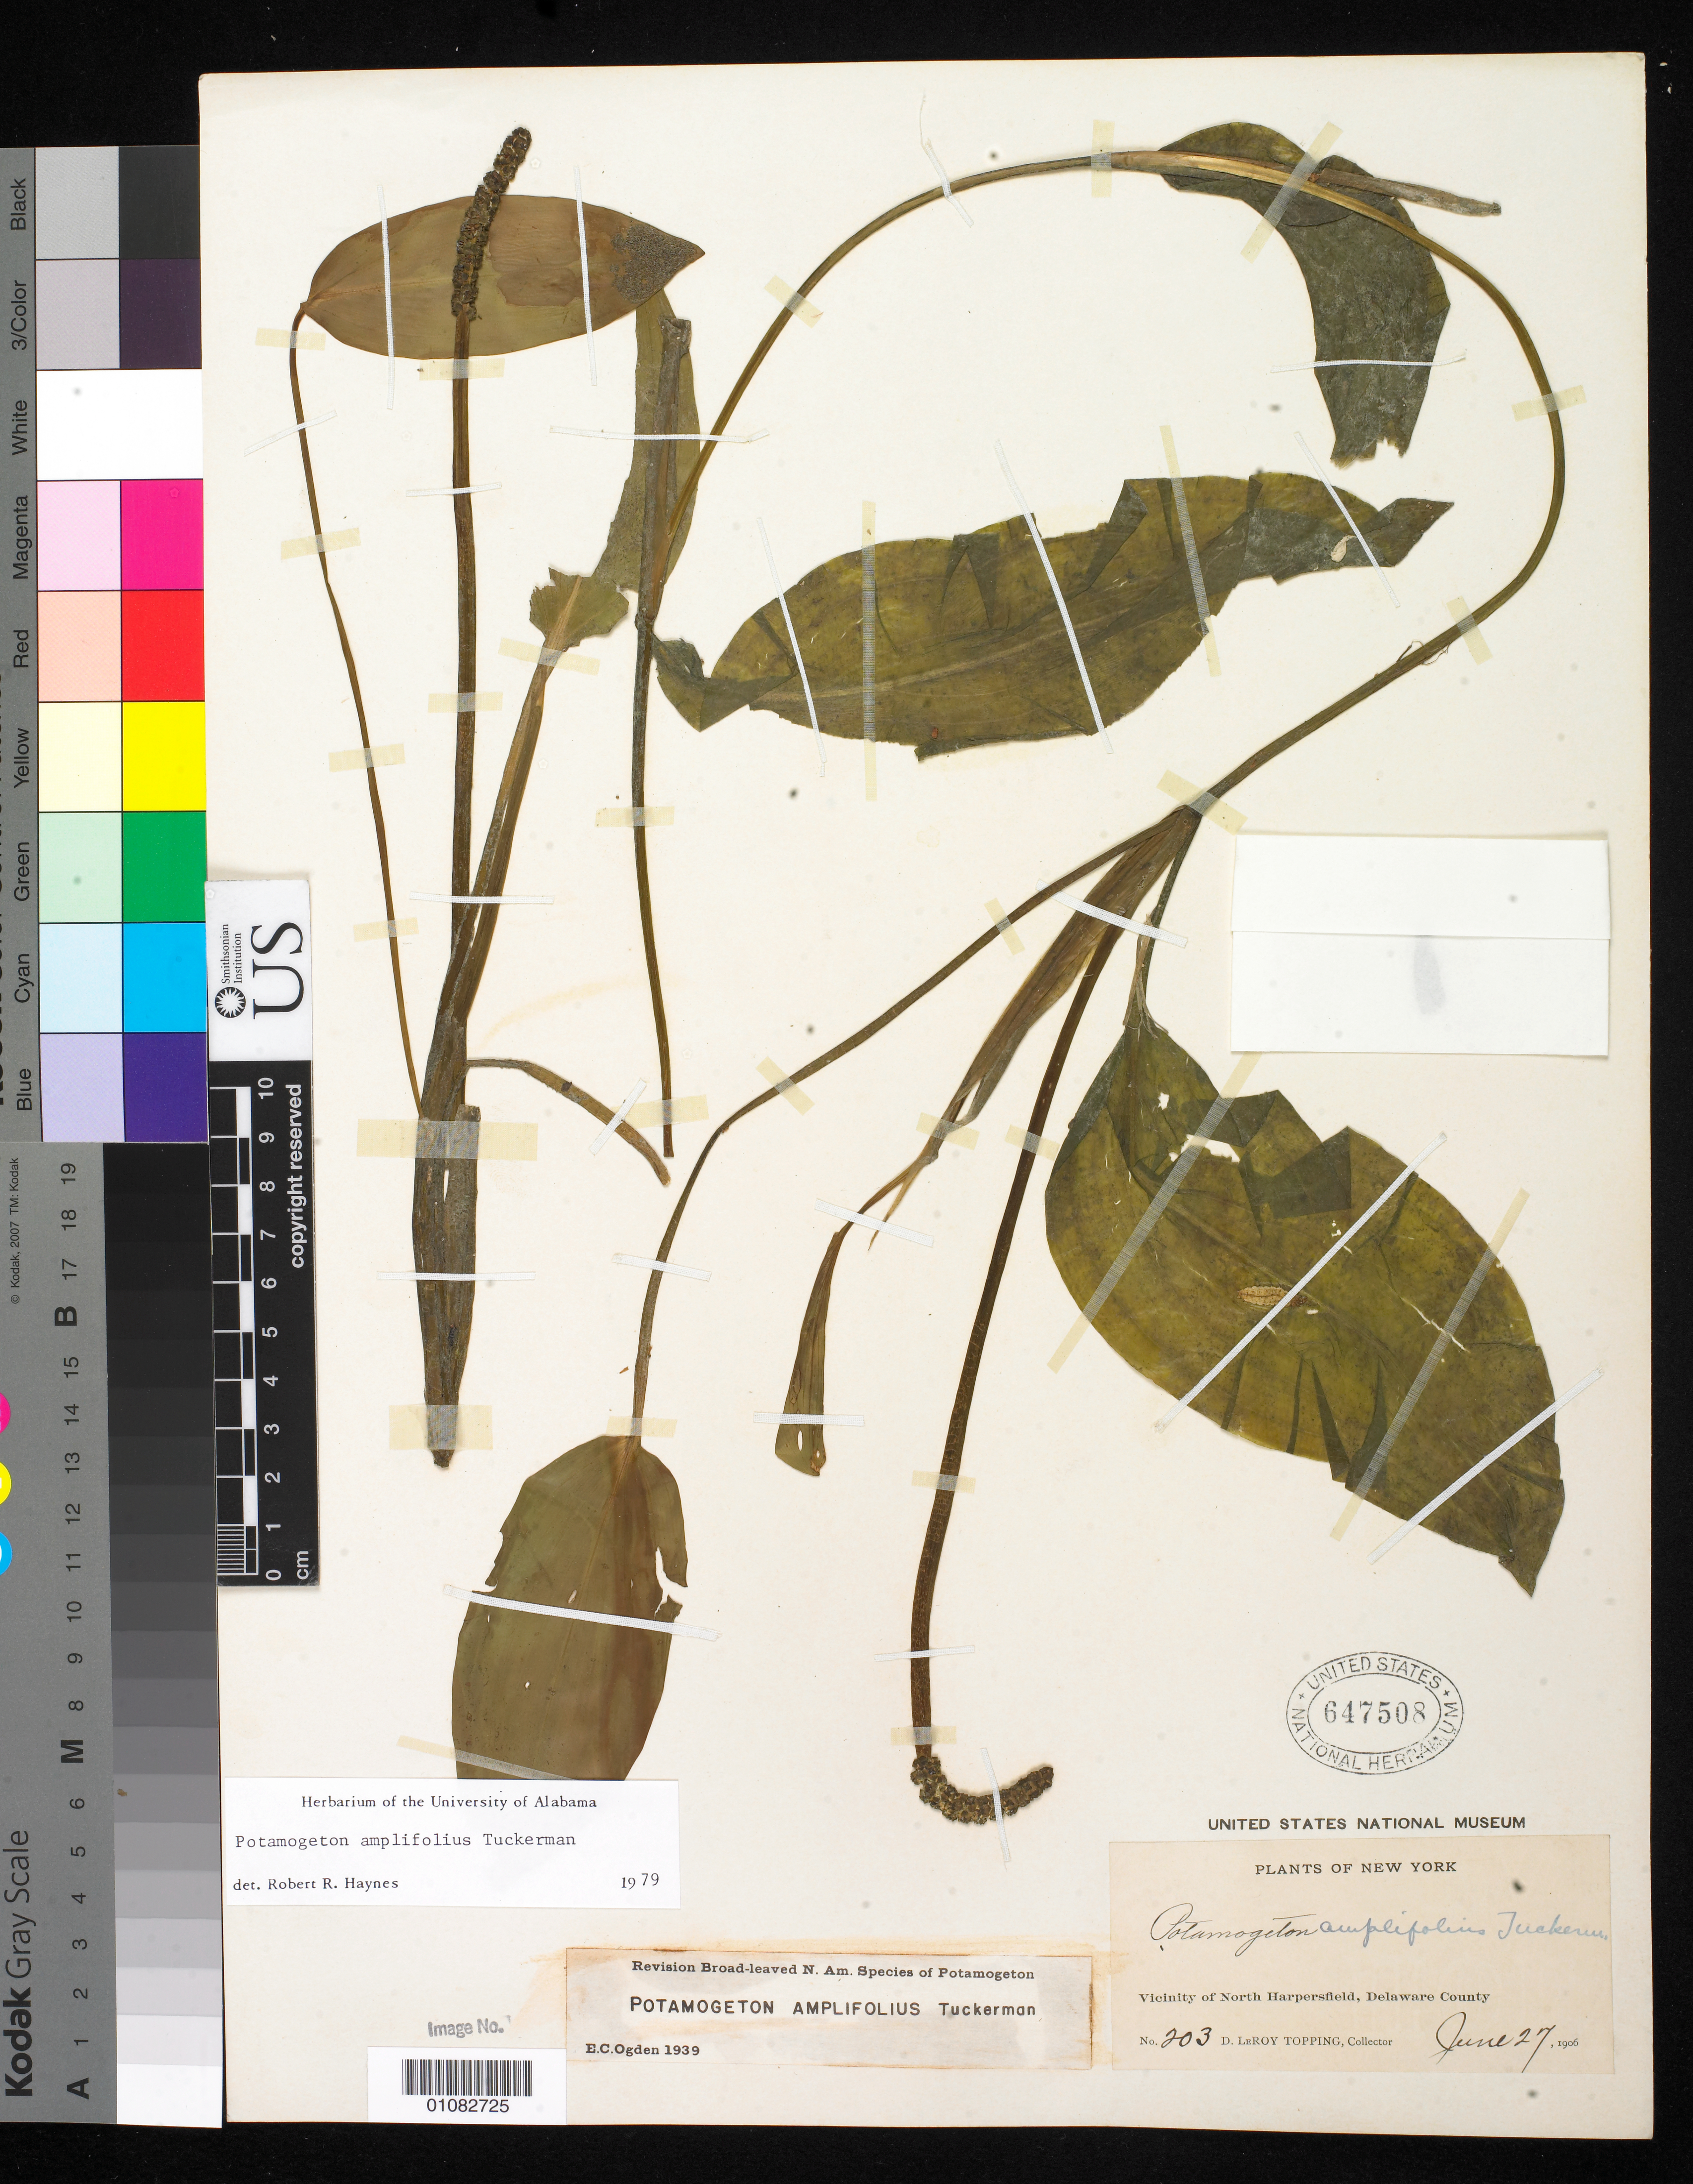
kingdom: Plantae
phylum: Tracheophyta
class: Liliopsida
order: Alismatales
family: Potamogetonaceae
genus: Potamogeton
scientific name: Potamogeton amplifolius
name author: Tuckerm.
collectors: D. L. Topping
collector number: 203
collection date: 1906-06-27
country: United States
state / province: New York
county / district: Delaware County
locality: vicinity of North Harpersfield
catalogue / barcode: US 647508